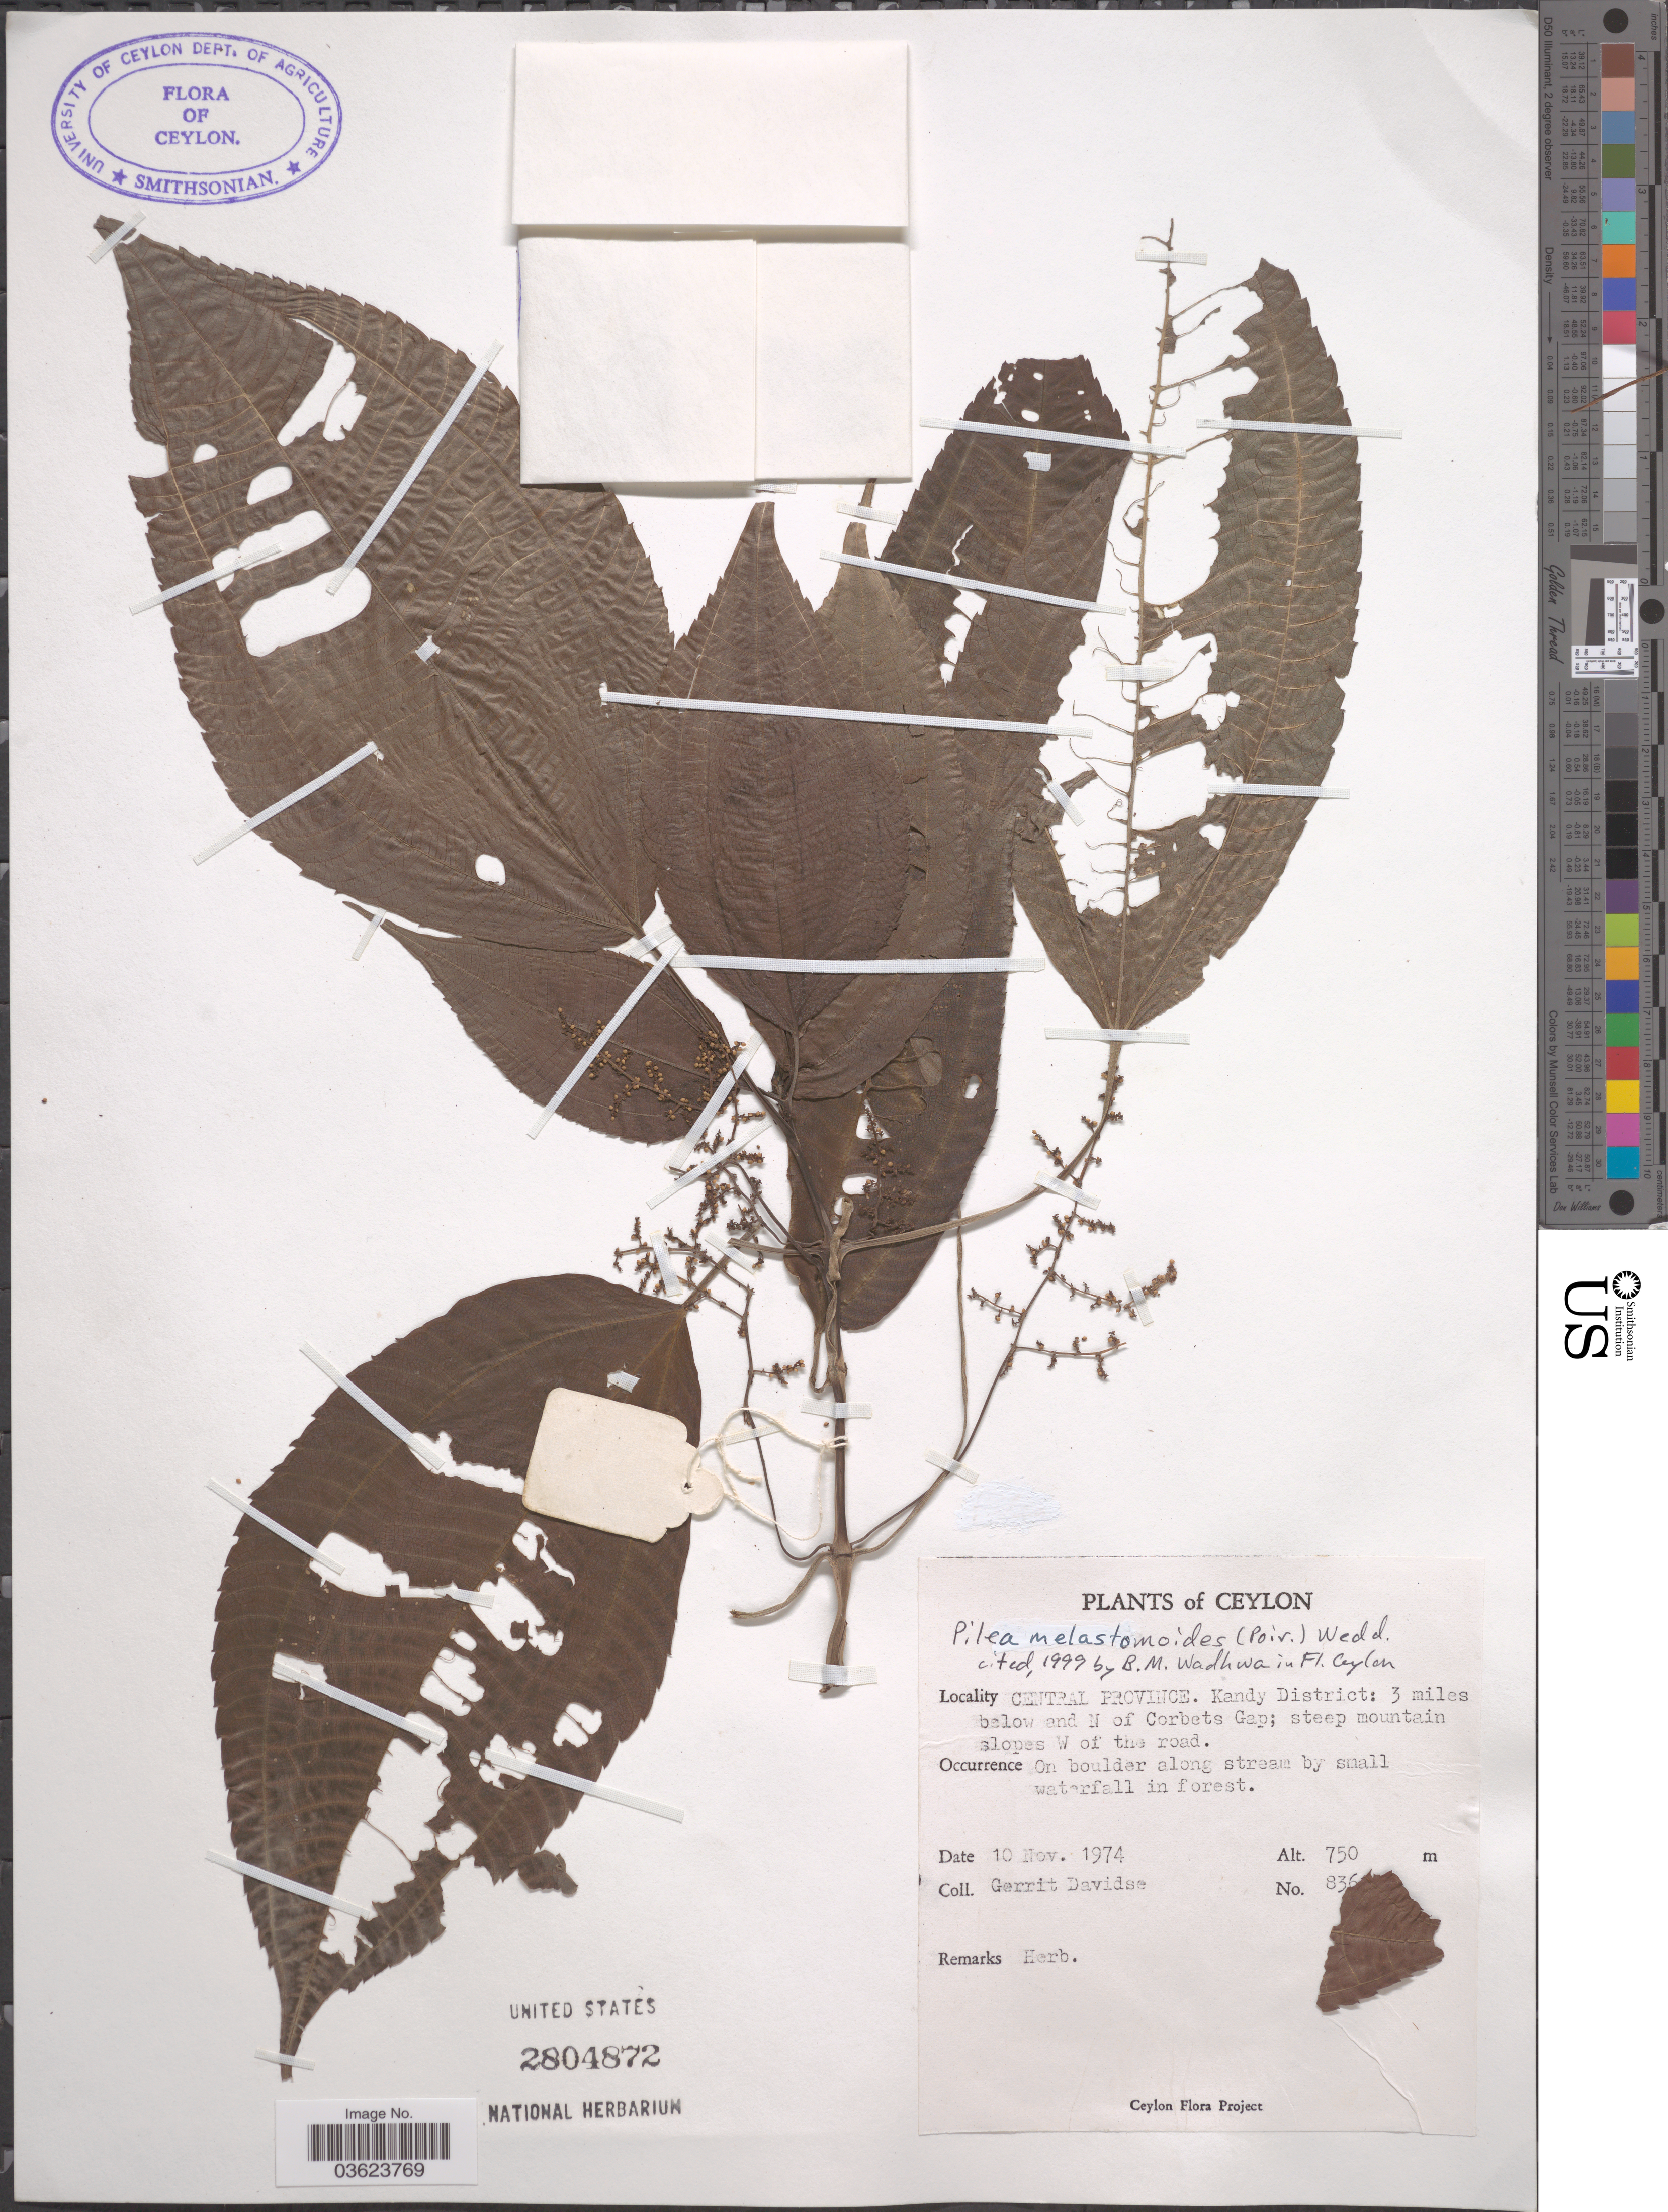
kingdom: Plantae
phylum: Tracheophyta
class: Magnoliopsida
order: Rosales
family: Urticaceae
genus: Pilea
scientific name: Pilea melastomoides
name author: (Spreng.) Urb.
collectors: G. Davidse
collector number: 836!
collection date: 1974-11-10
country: Sri Lanka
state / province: Central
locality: Ceylon. Kandy District; 3 miles below and N of Corbets Gap; steep mountain slopes W of the road. On boulder along stream by small waterfall in forest.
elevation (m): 750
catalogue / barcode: US 2804872